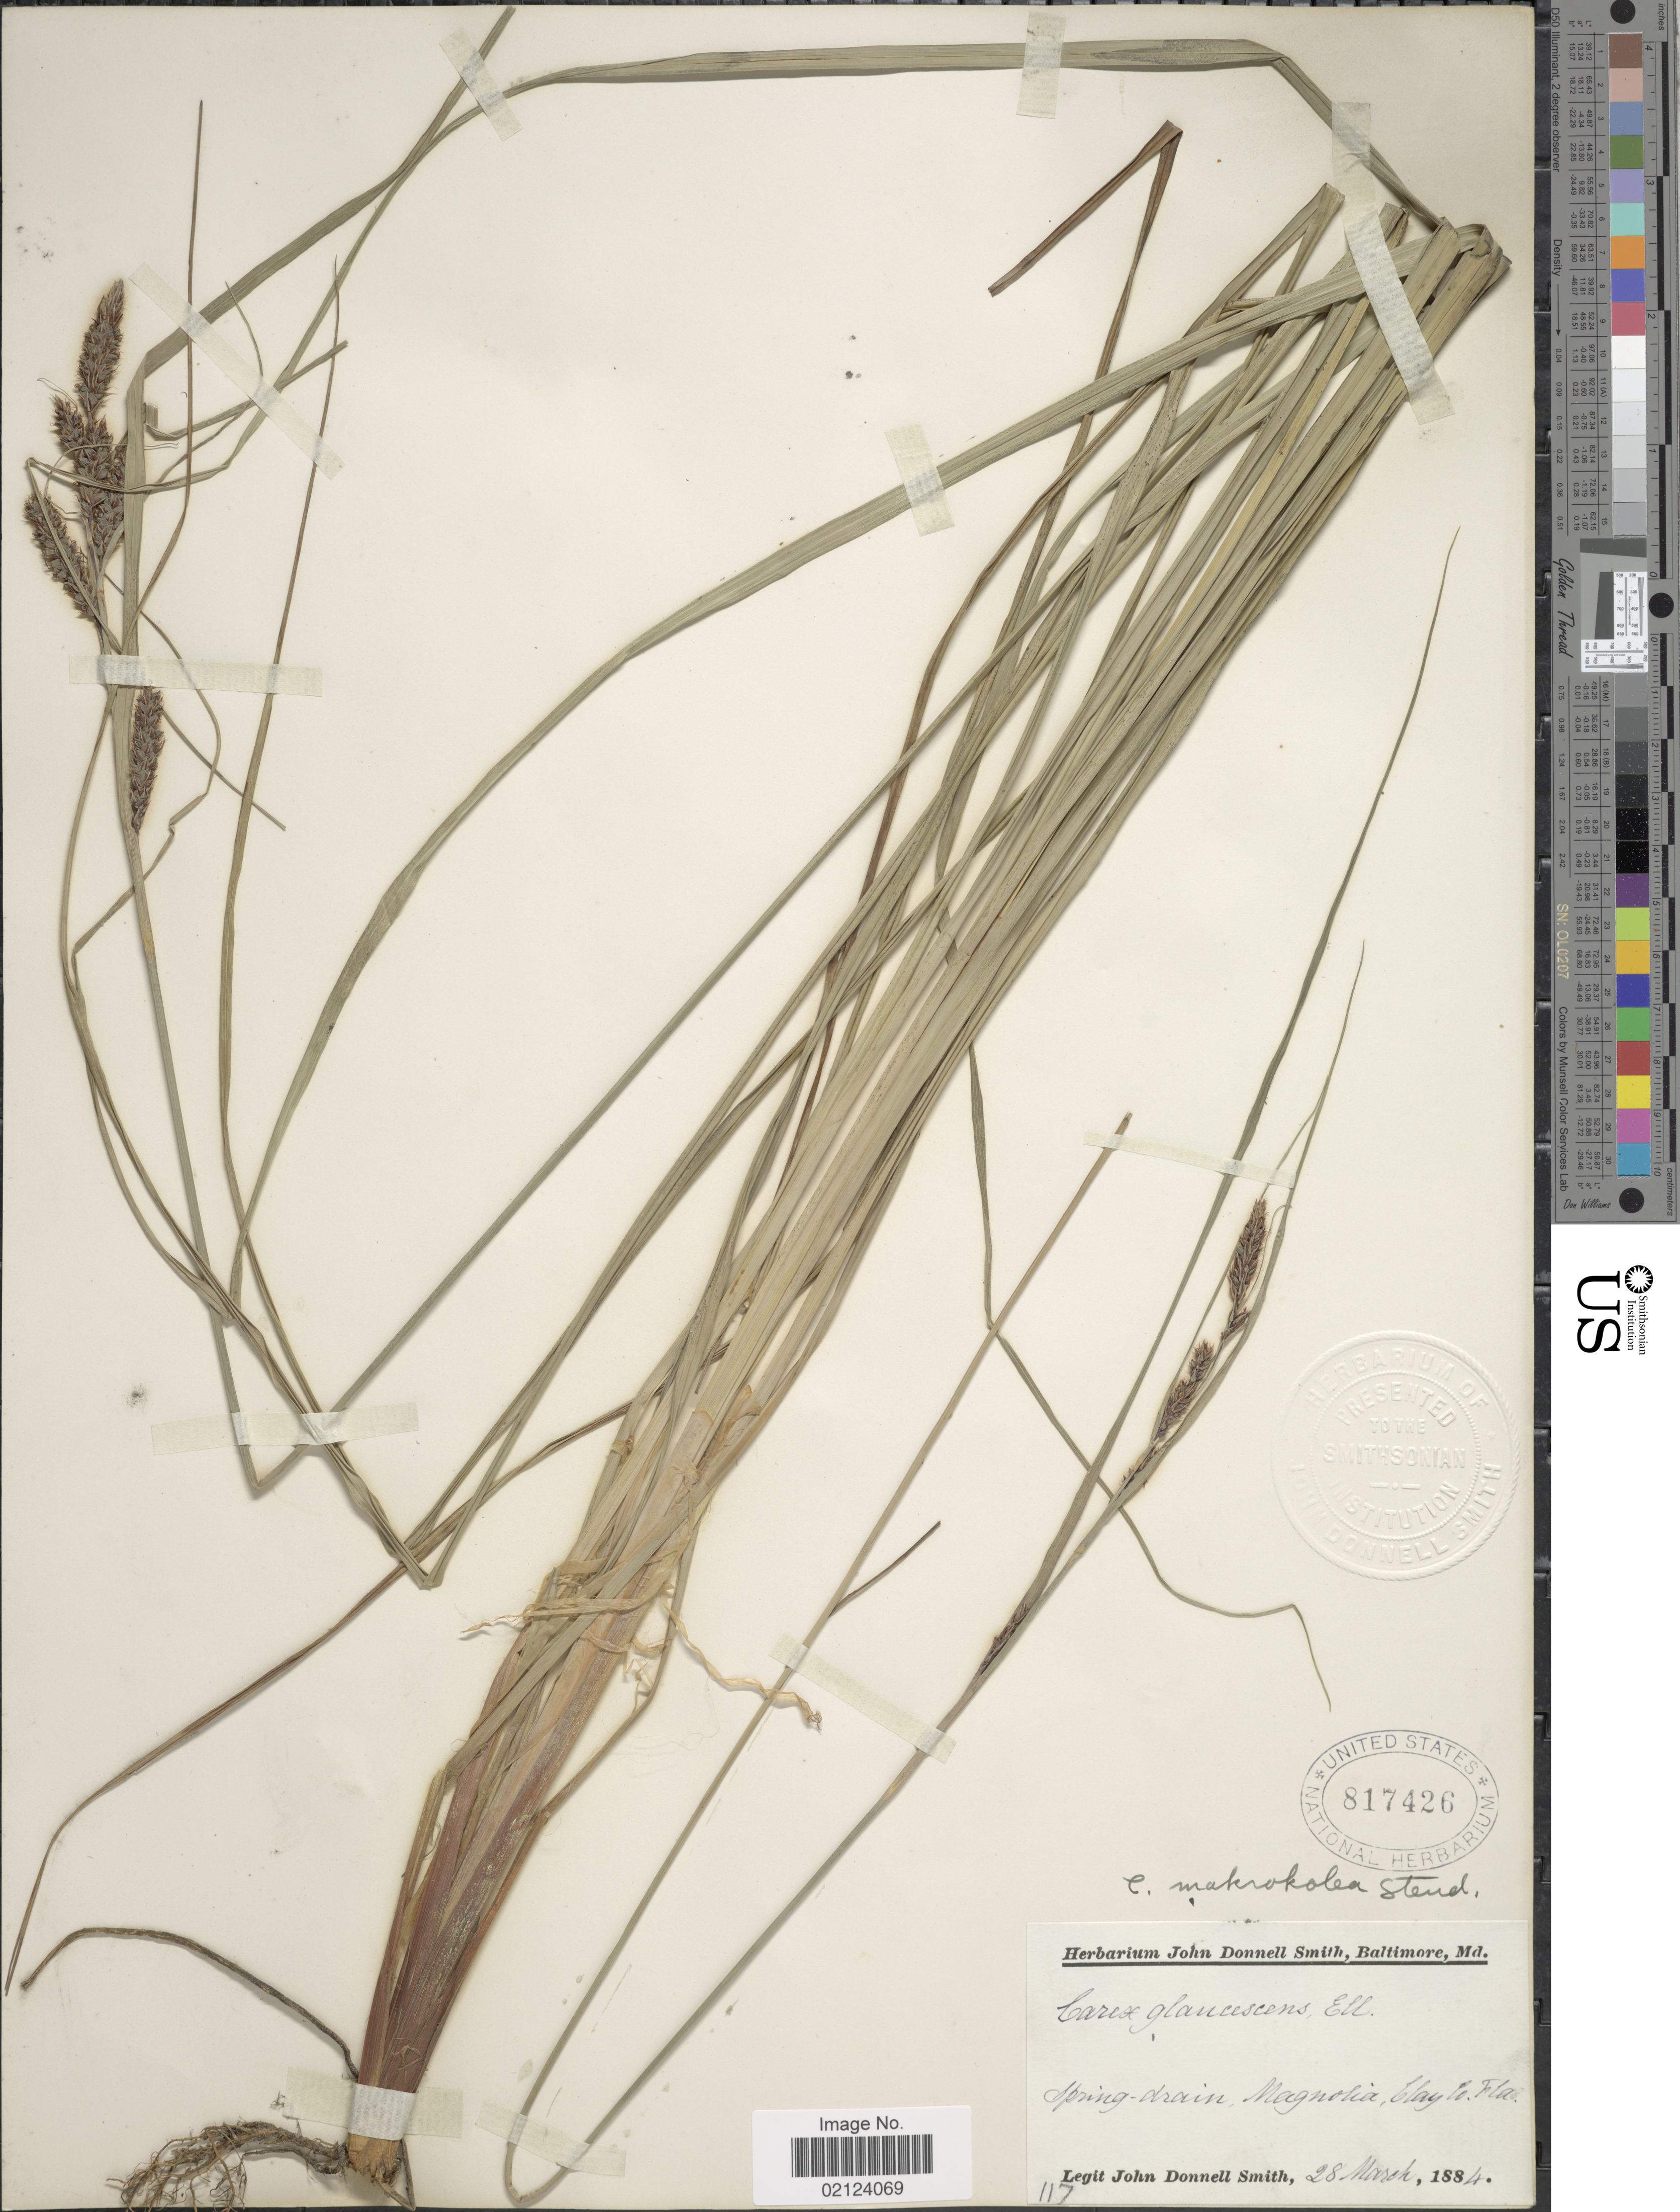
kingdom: Plantae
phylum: Tracheophyta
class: Liliopsida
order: Poales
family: Cyperaceae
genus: Carex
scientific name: Carex verrucosa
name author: Muhl.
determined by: Strong, Mark T., (BOT), Smithsonian Institution - National Museum of Natural History (UNITED STATES)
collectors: J. Donnell Smith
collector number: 117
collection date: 1884-03-28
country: United States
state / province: Florida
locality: Spring-drain, Magnolia, Clay Co.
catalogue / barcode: US 817426